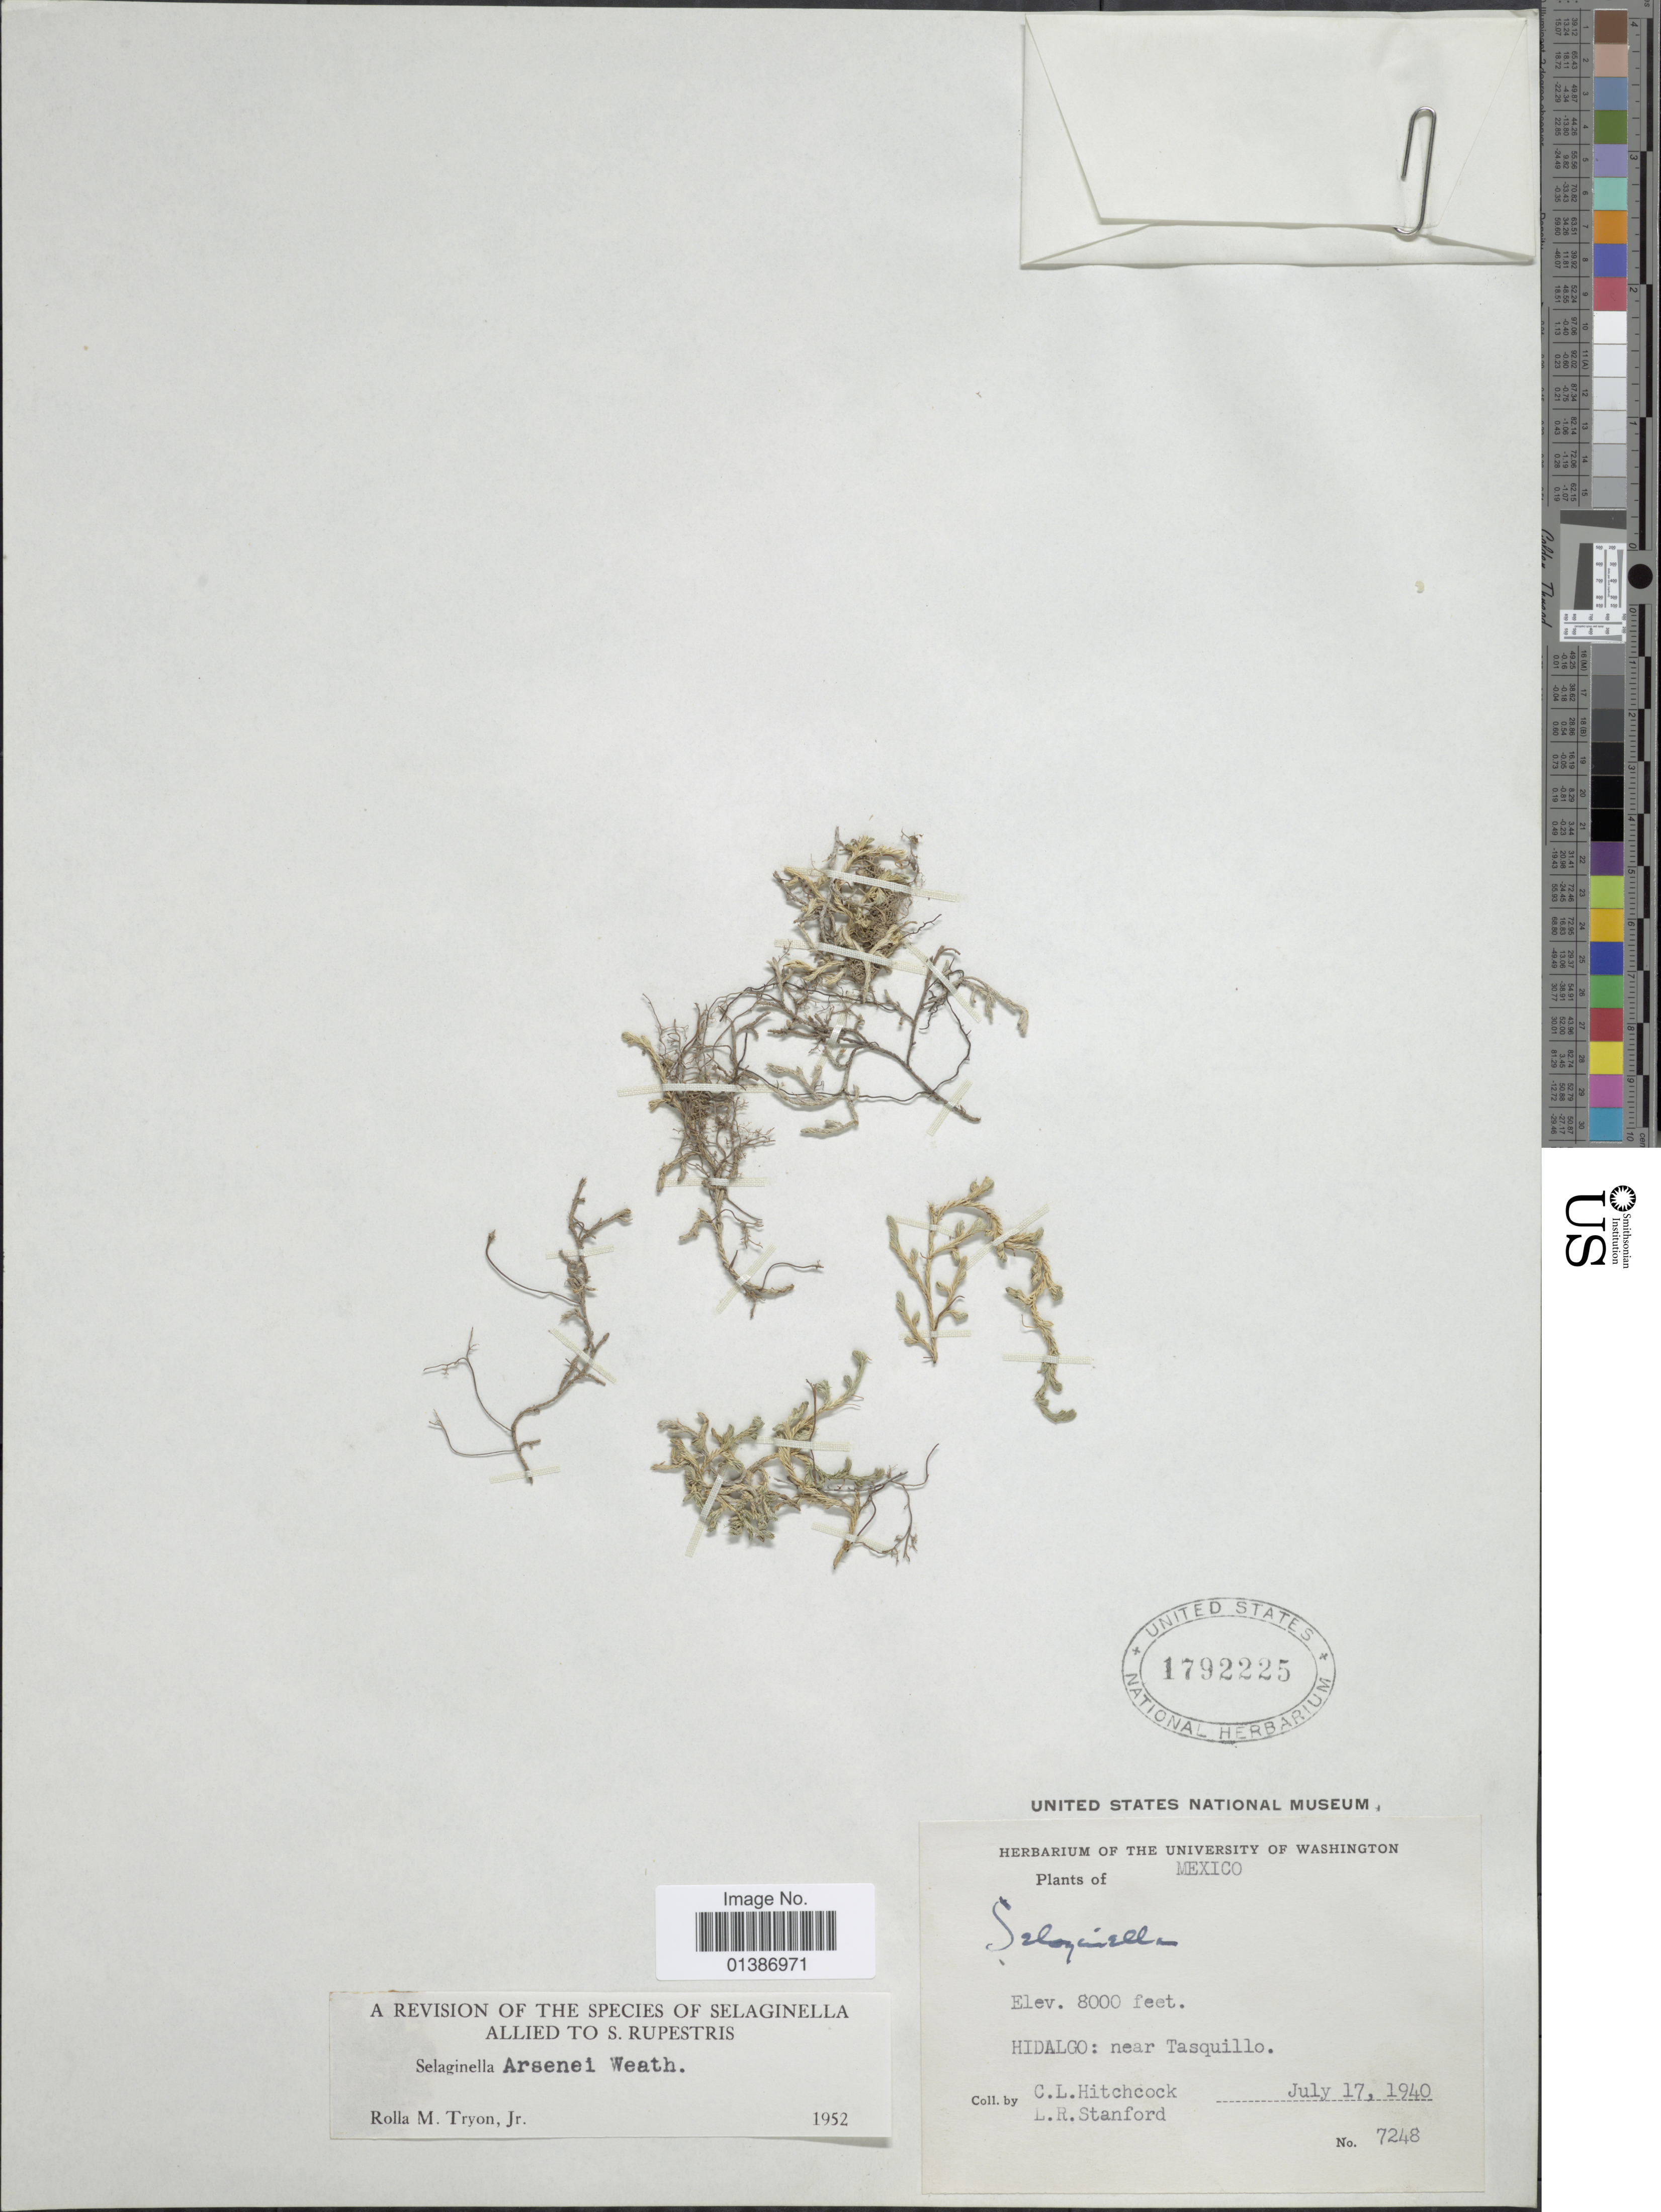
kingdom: Plantae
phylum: Tracheophyta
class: Lycopodiopsida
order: Selaginellales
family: Selaginellaceae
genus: Selaginella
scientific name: Selaginella arsenei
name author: Weath.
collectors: C. L. Hitchcock & L. R. Stanford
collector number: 7248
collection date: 1940-07-17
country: Mexico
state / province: Hidalgo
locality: Near Tasquillo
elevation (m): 2438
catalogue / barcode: US 1792225